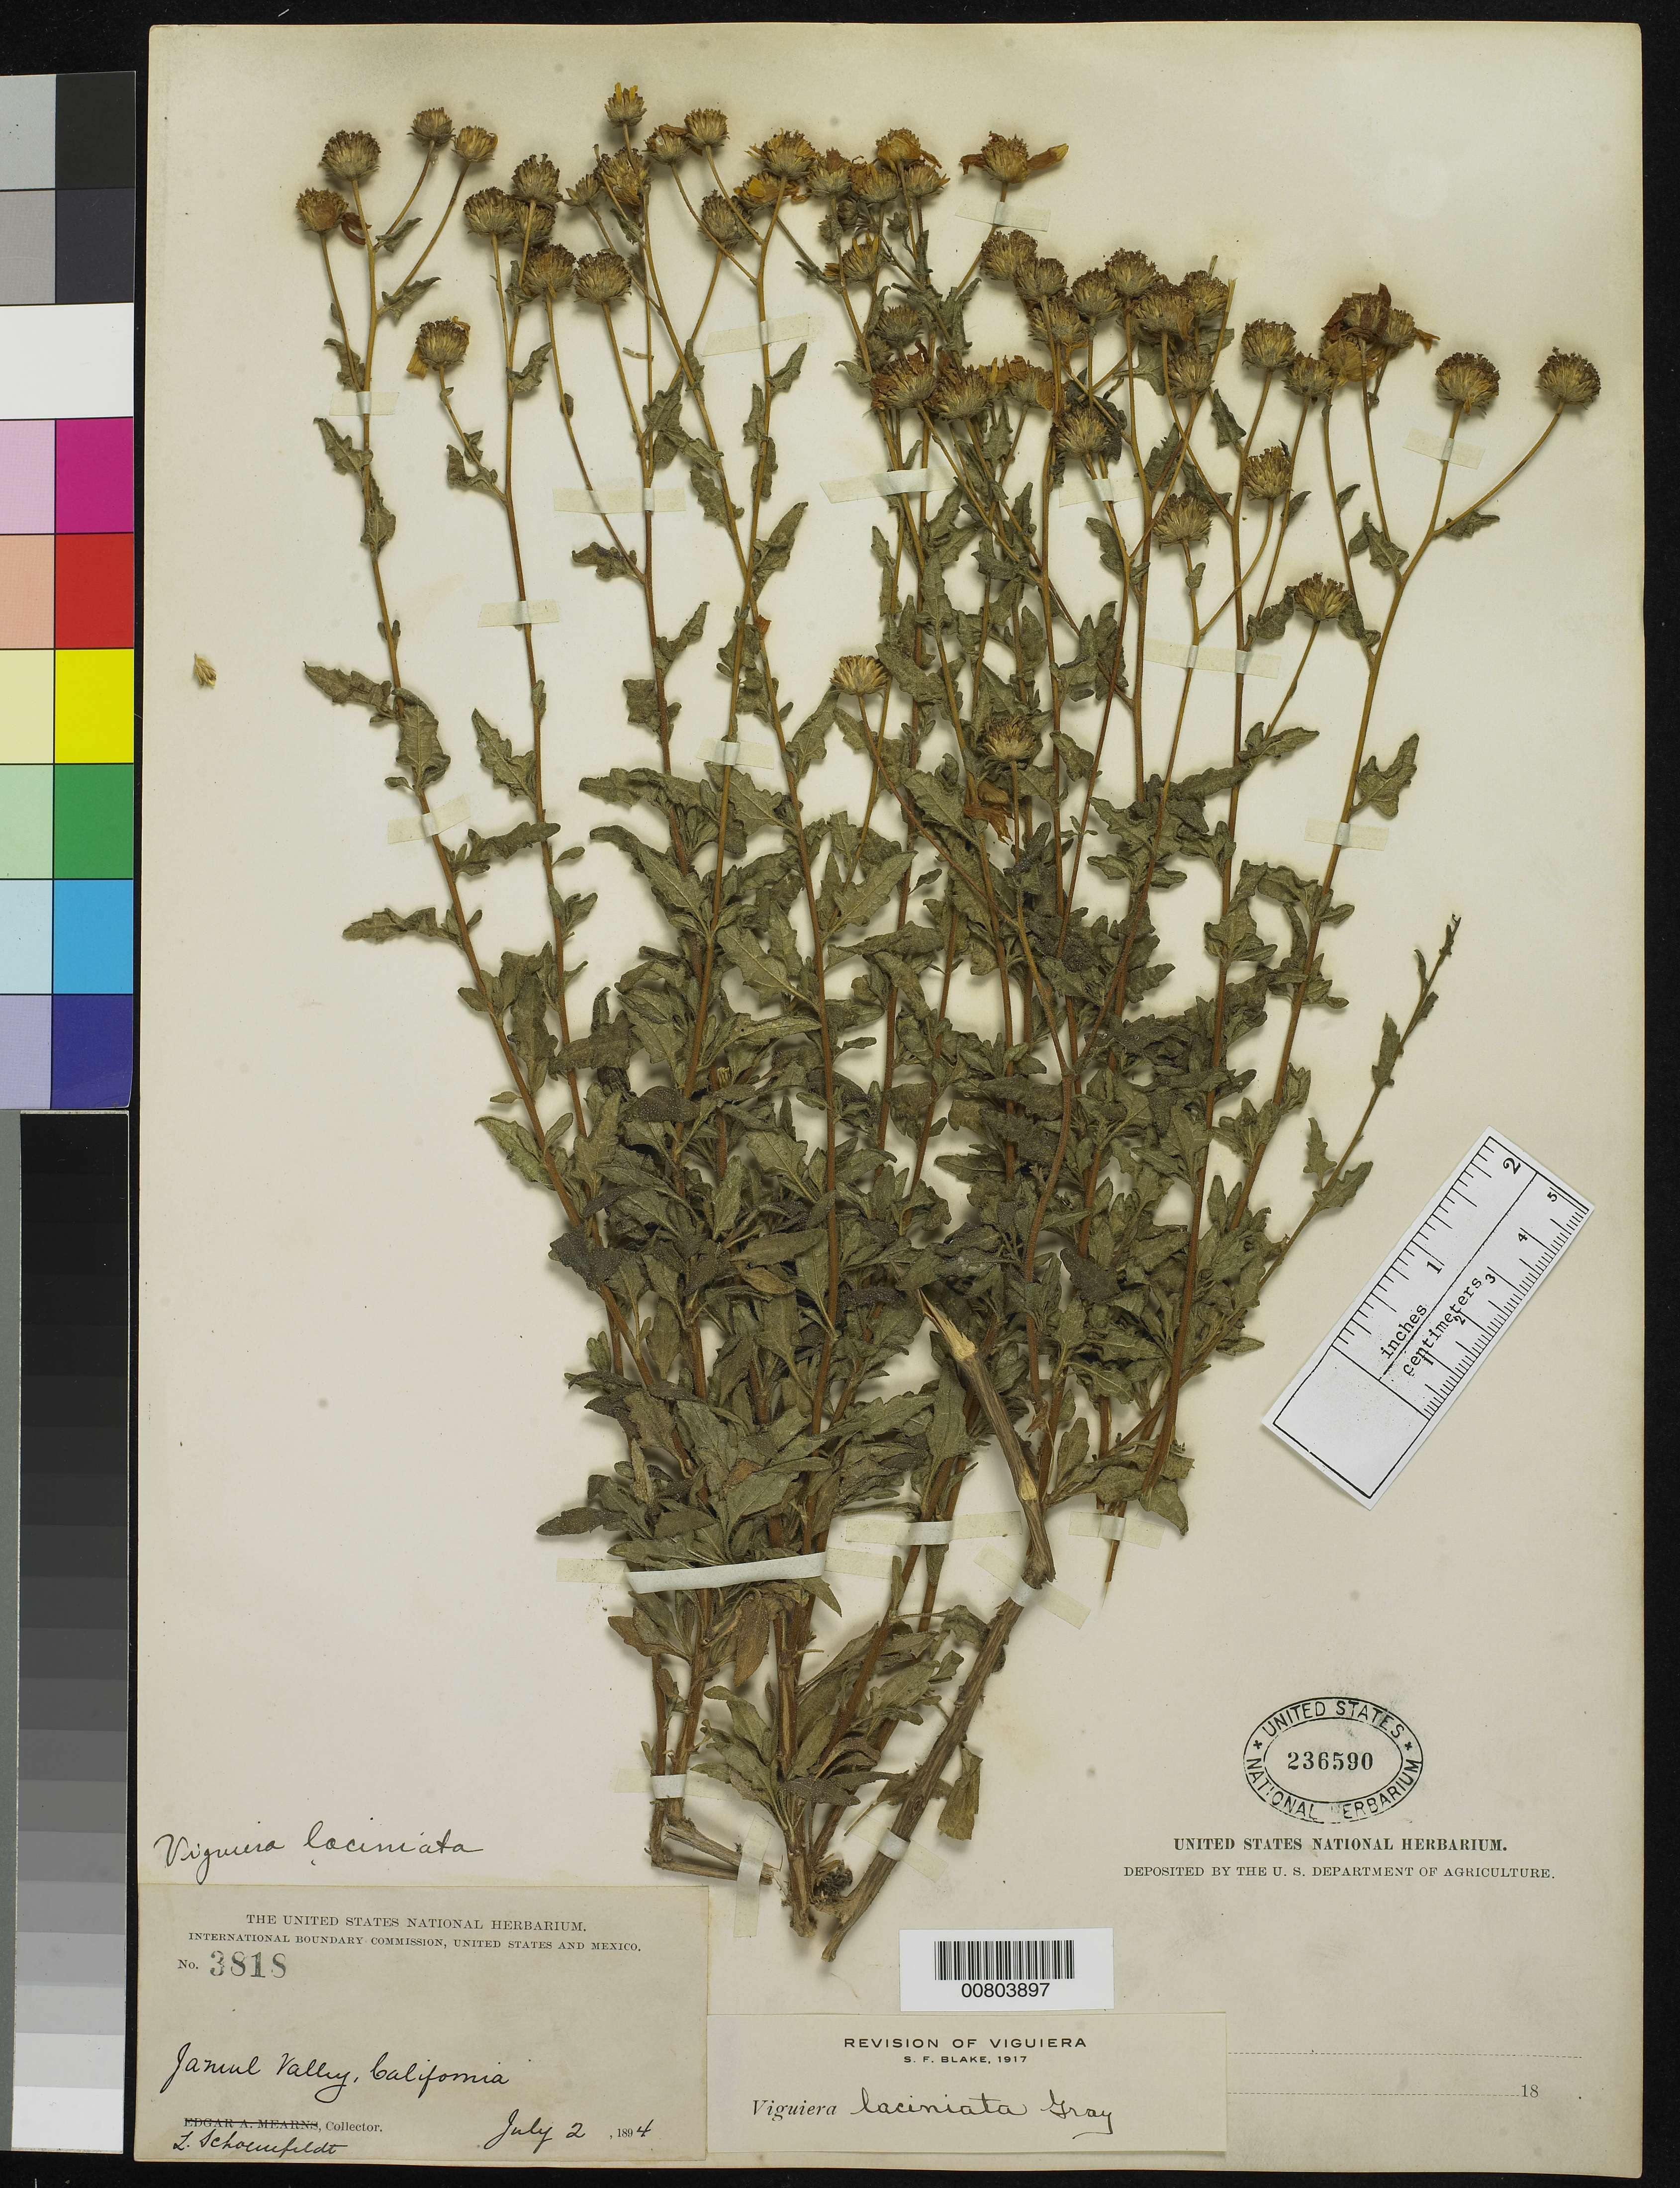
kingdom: Plantae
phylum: Tracheophyta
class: Magnoliopsida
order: Asterales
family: Asteraceae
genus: Viguiera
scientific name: Viguiera laciniata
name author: A. Gray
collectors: L. Schoenfeldt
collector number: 3818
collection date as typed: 02 Jul 1894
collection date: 1894-07-02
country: United States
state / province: California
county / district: San Diego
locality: Jamul Valley, California.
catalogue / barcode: US 236590